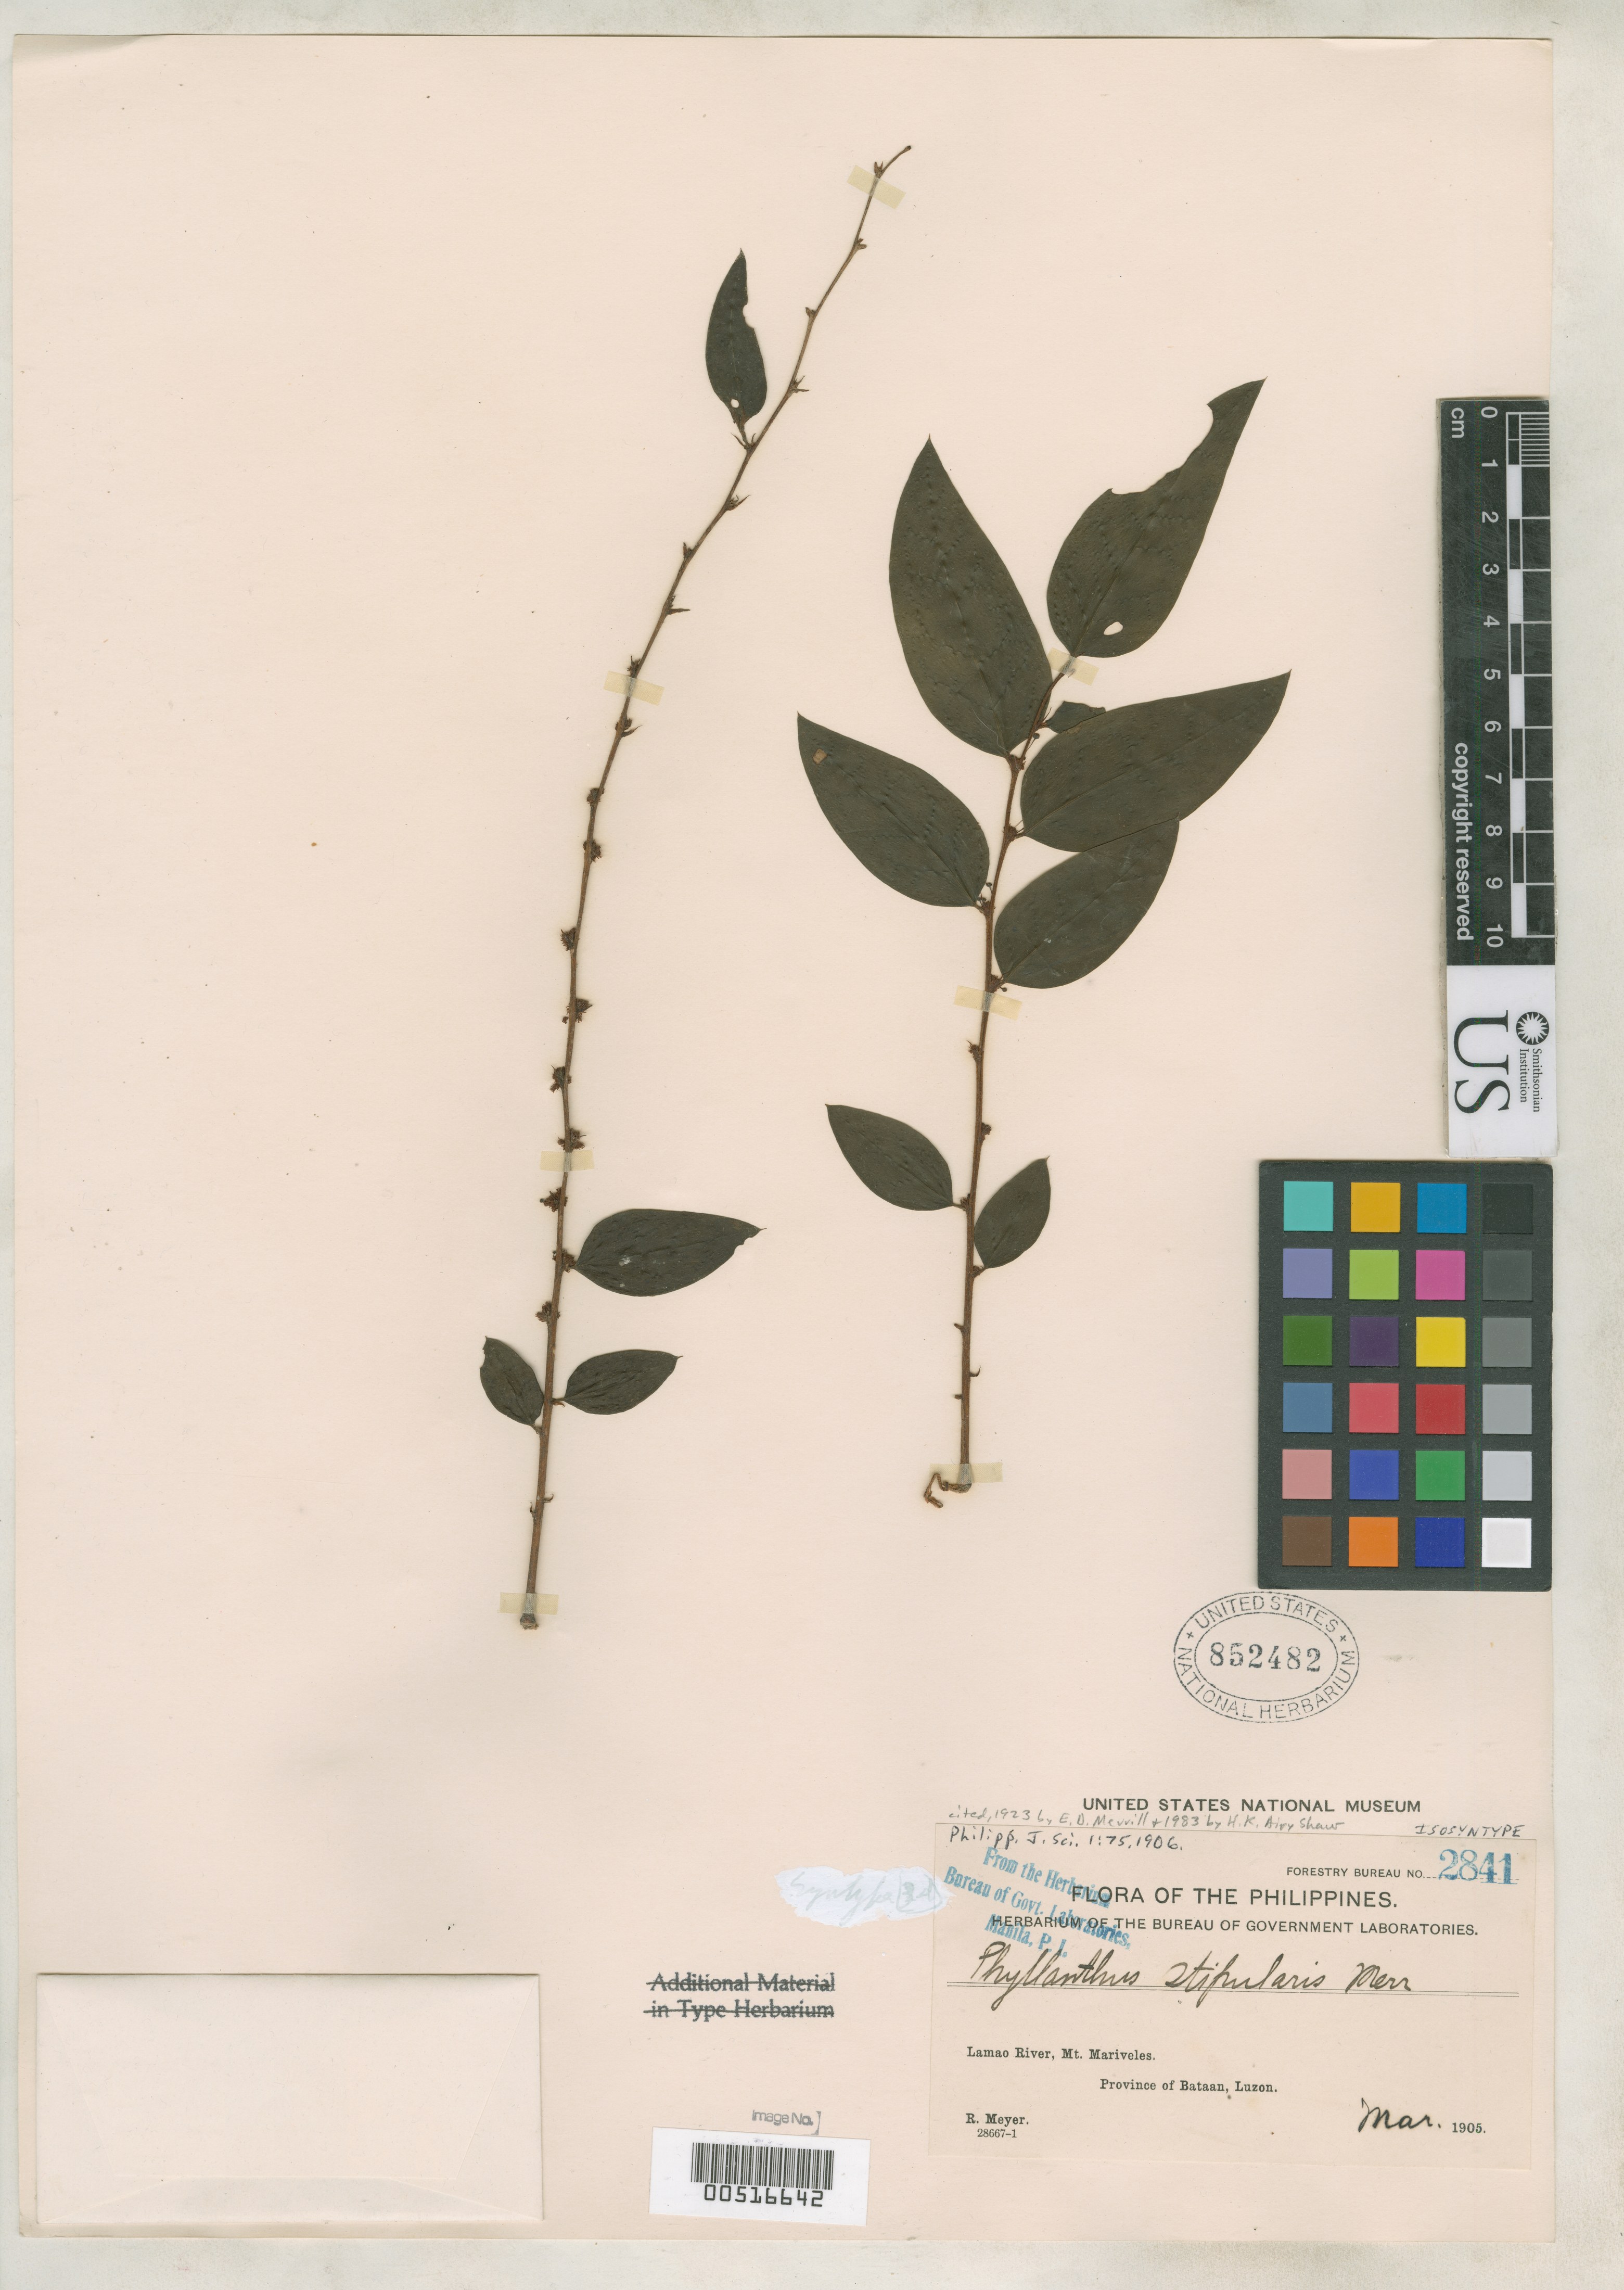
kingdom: Plantae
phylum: Tracheophyta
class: Magnoliopsida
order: Malpighiales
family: Phyllanthaceae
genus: Phyllanthus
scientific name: Phyllanthus stipularis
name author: Merr.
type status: Isosyntype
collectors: R. Meyer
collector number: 2841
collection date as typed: Mar 1905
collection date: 1905-03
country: Philippines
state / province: Central Luzon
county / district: Bataan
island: Luzon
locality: Lamao River, Mt Mariveles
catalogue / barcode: US 852482